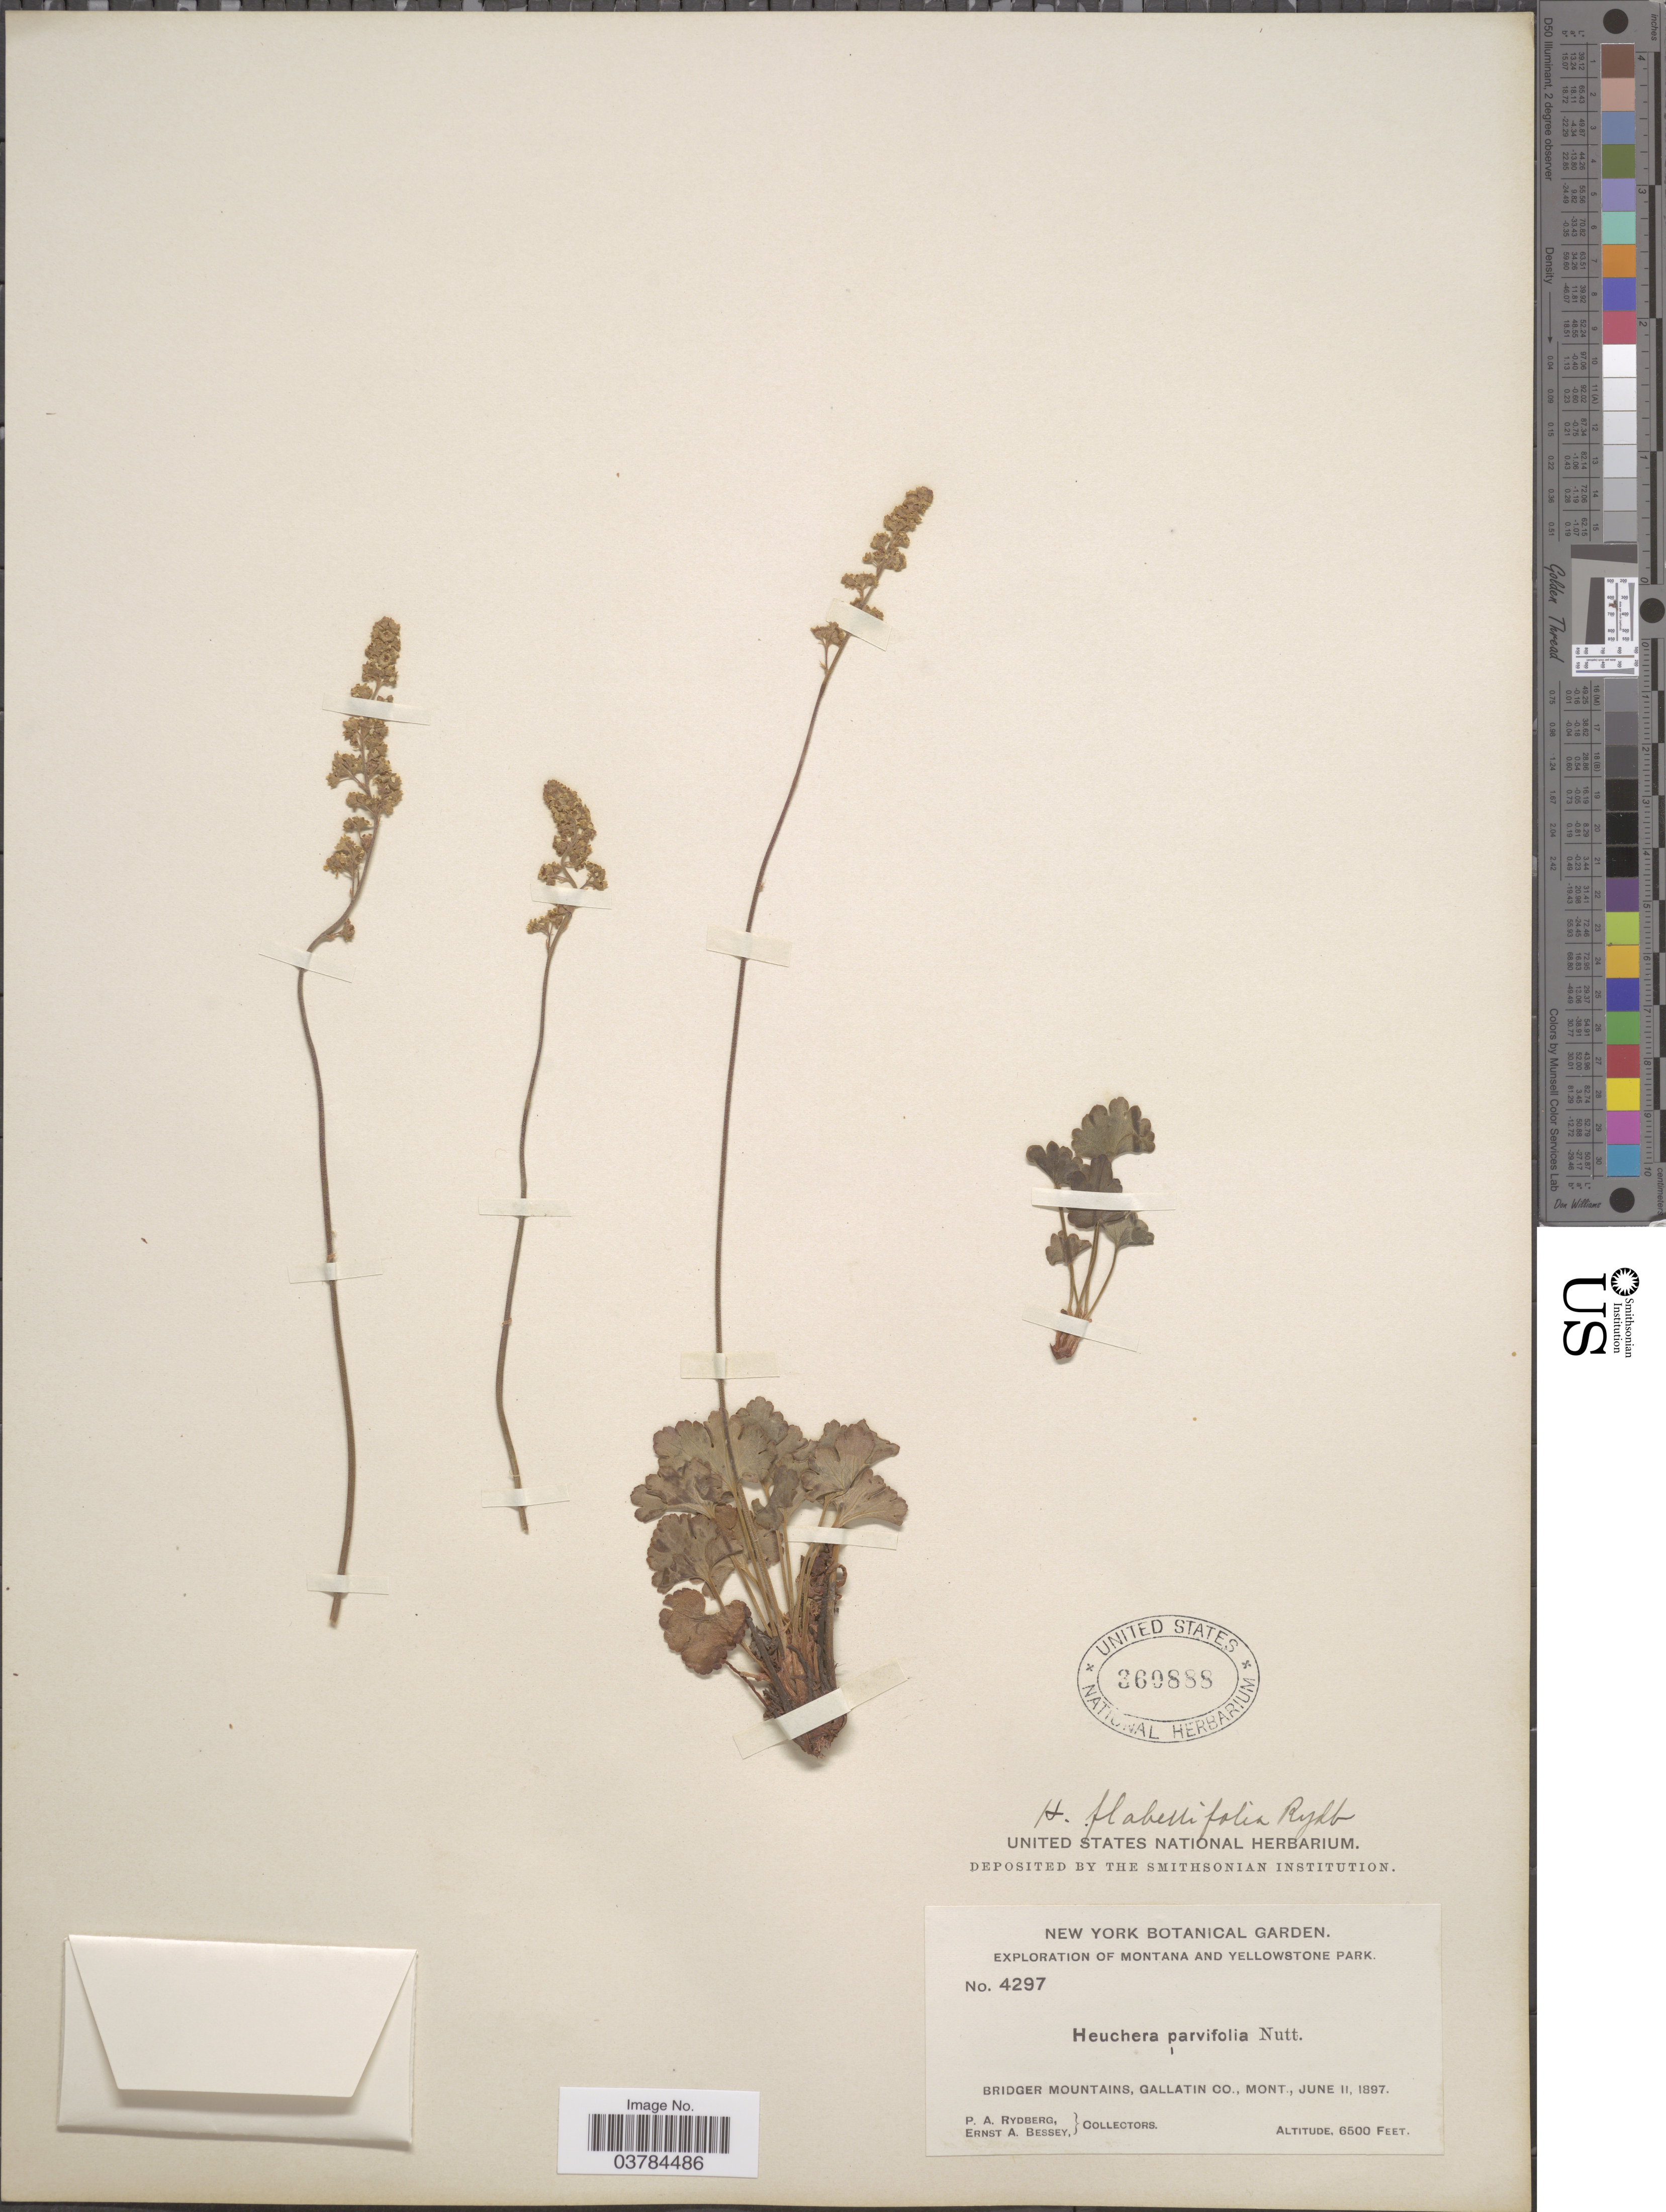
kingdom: Plantae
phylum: Tracheophyta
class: Magnoliopsida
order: Saxifragales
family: Saxifragaceae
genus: Heuchera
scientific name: Heuchera flabellifolia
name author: Rydb.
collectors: P. A. Rydberg & E. A. Bessey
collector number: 4297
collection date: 1897-06-11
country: United States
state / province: Montana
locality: Exploration of Montana and Yellowstone Park. Bridger Mountains, Gallatin Co.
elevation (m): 1981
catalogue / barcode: US 360888